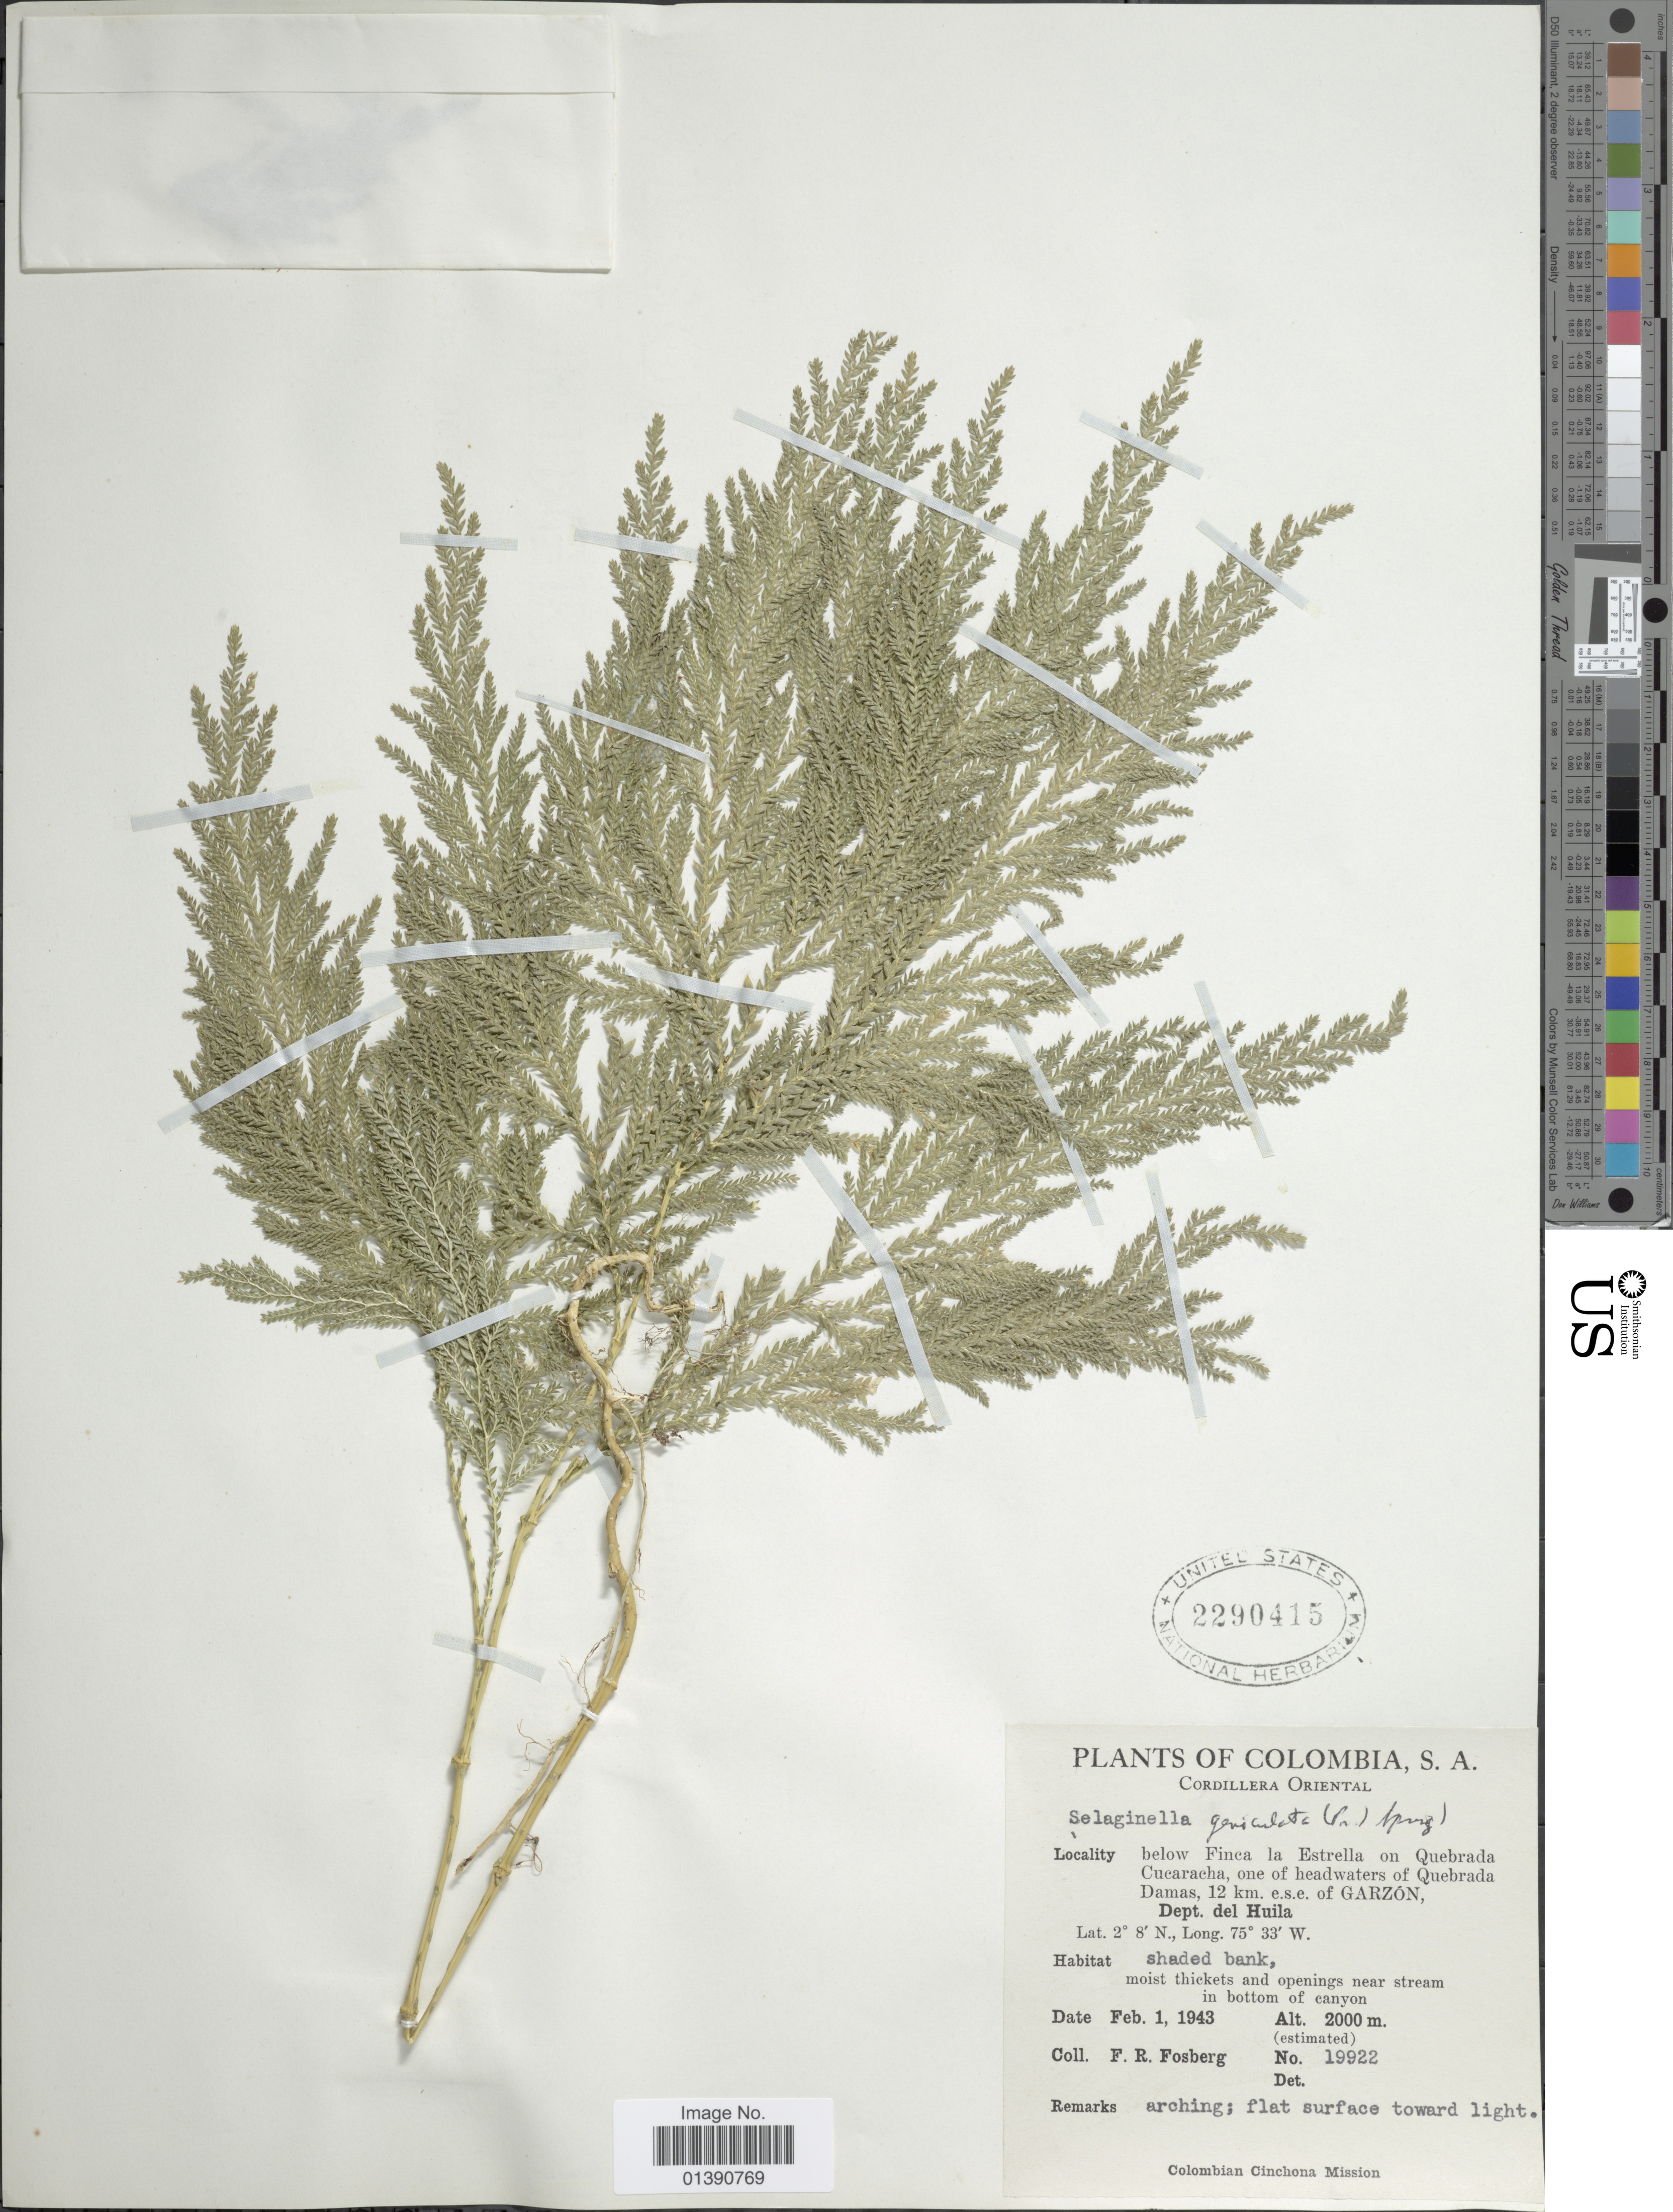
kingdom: Plantae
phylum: Tracheophyta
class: Lycopodiopsida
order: Selaginellales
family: Selaginellaceae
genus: Selaginella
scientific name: Selaginella geniculata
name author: (C. Presl) Spring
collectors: F. R. Fosberg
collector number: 19922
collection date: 1943-02-01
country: Colombia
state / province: Huila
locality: Cordillera Oriental, below Finca la Estrella on Quebrada Cucaracha, one of headwaters of Quebrada Damas, 12 km e.s.e. of Garzón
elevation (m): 2000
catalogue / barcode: US 2290415